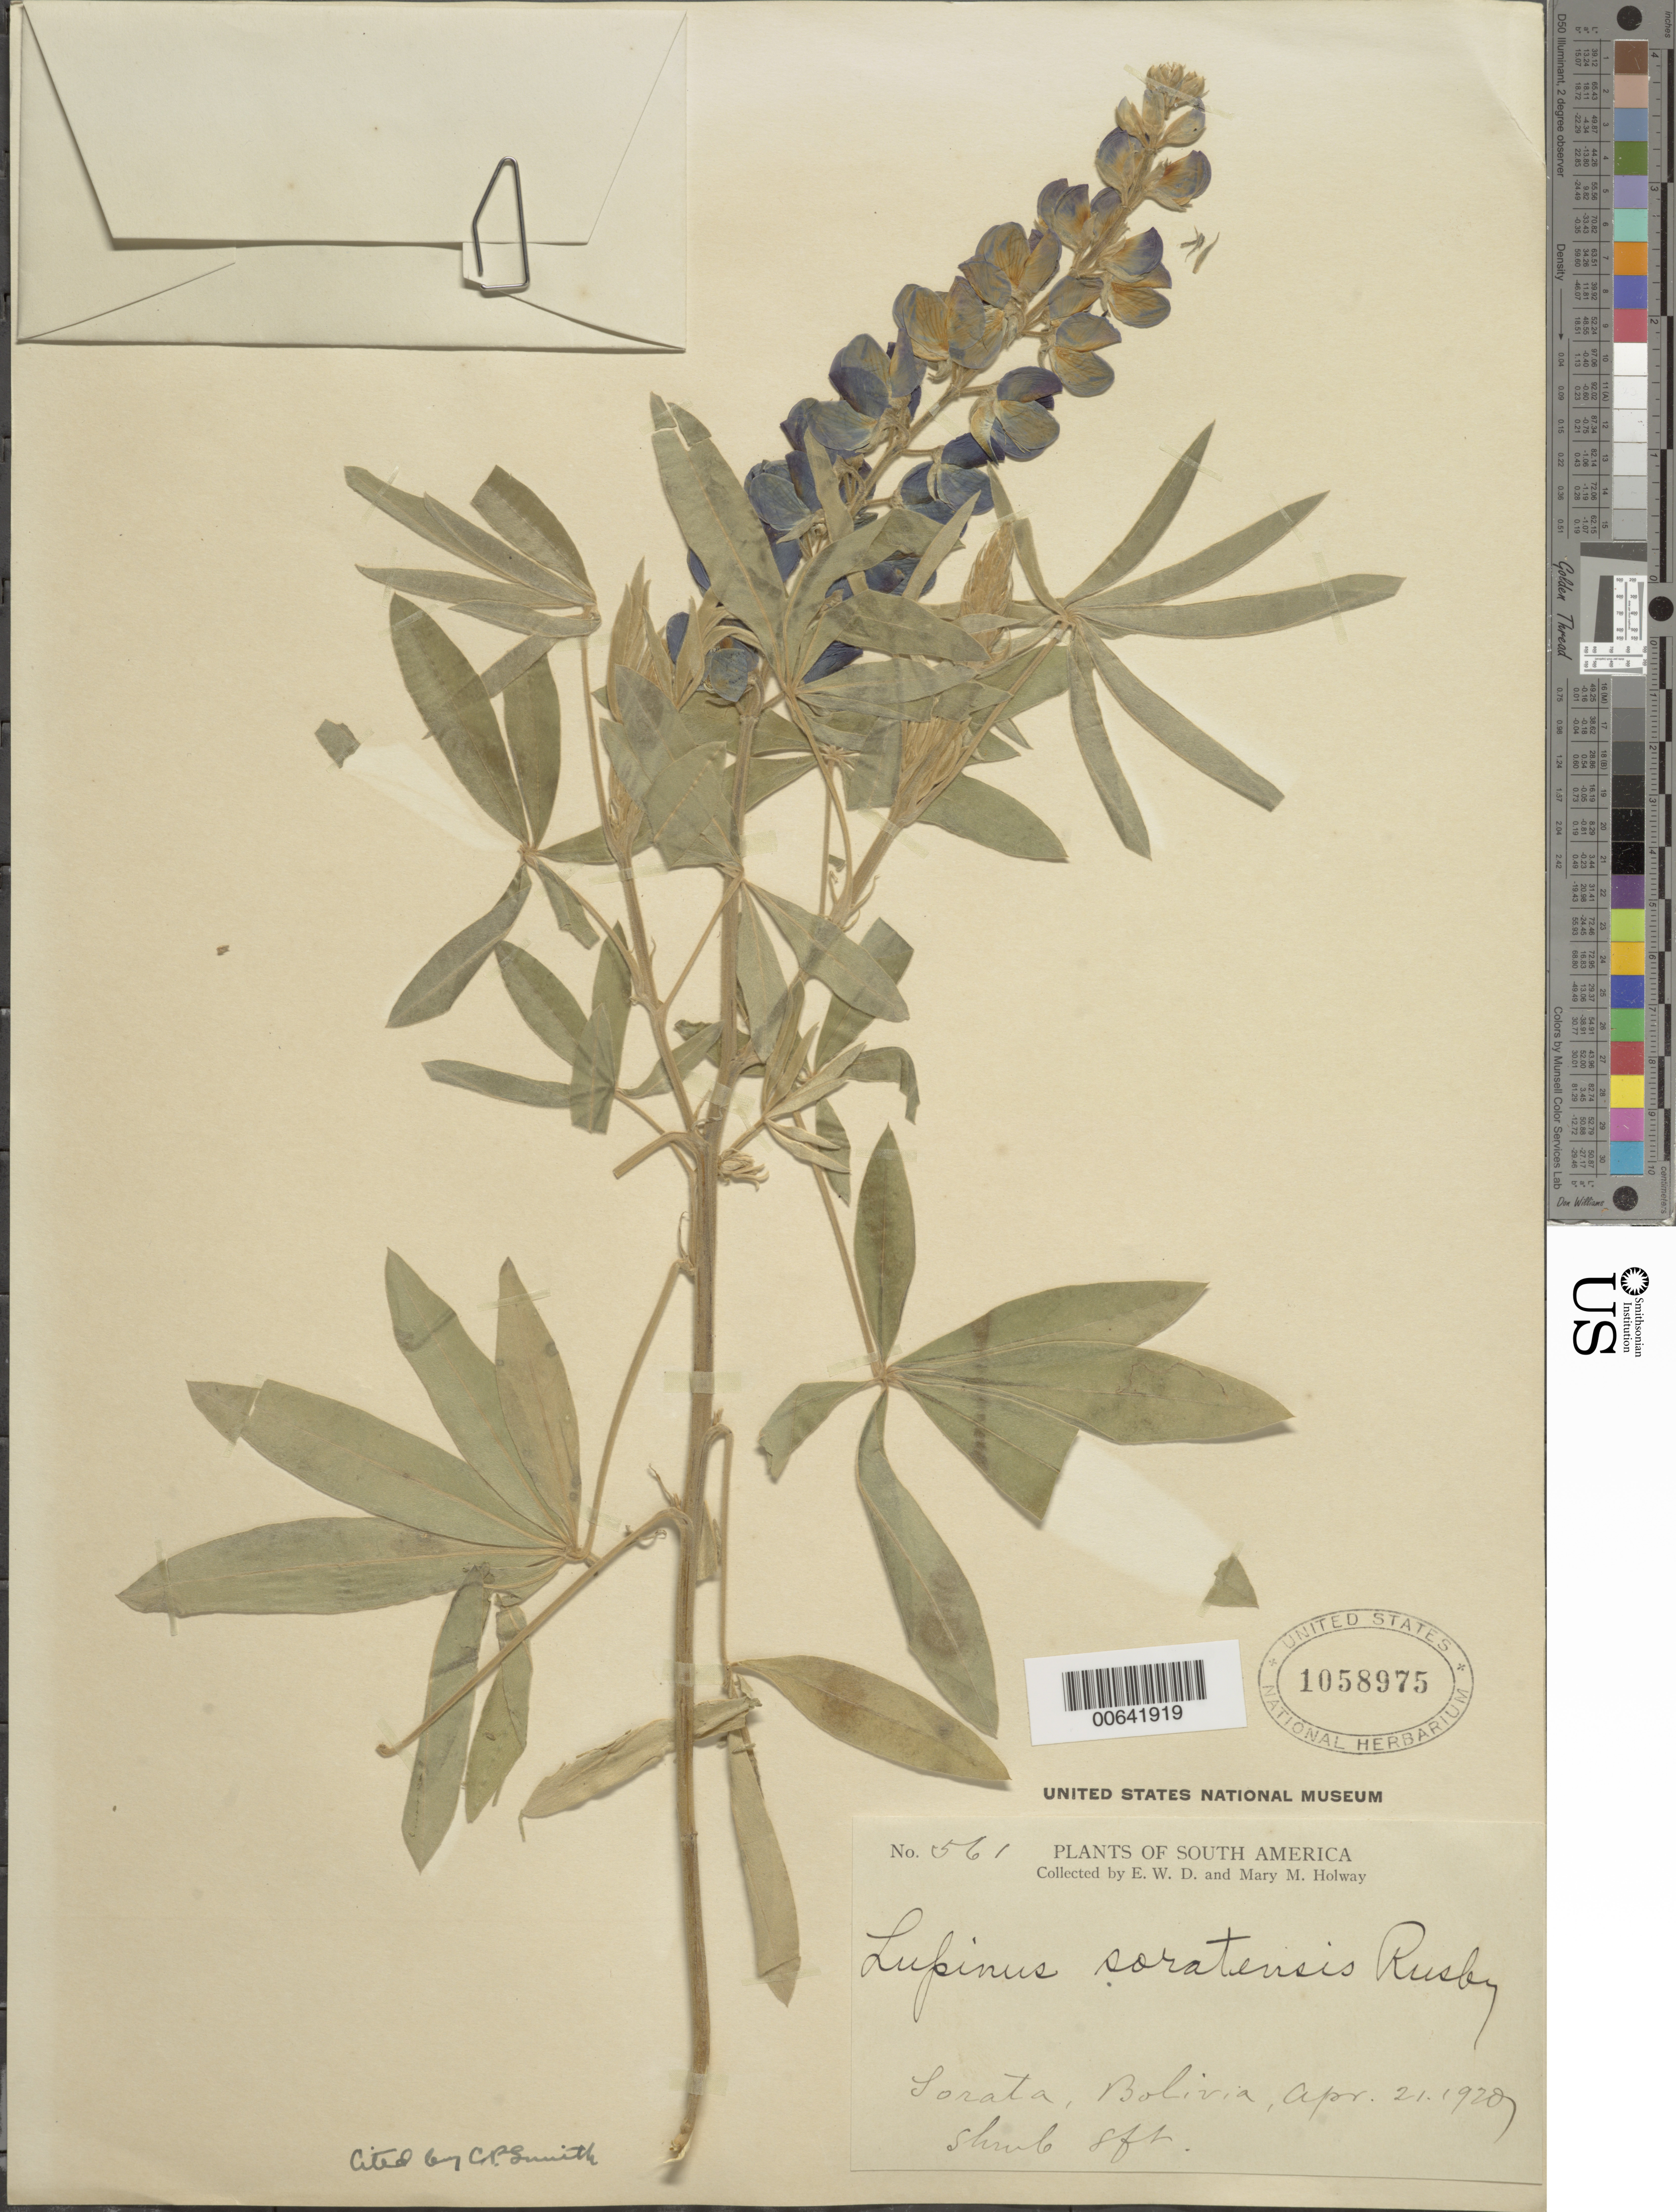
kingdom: Plantae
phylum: Tracheophyta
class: Magnoliopsida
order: Fabales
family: Fabaceae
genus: Lupinus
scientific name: Lupinus soratensis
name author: Rusby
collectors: E. W. D. Holway & M. M. Holway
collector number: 561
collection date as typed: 21 Apr 1920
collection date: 1920-04-21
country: Bolivia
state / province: La Paz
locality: Sorata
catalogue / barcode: US 1058975